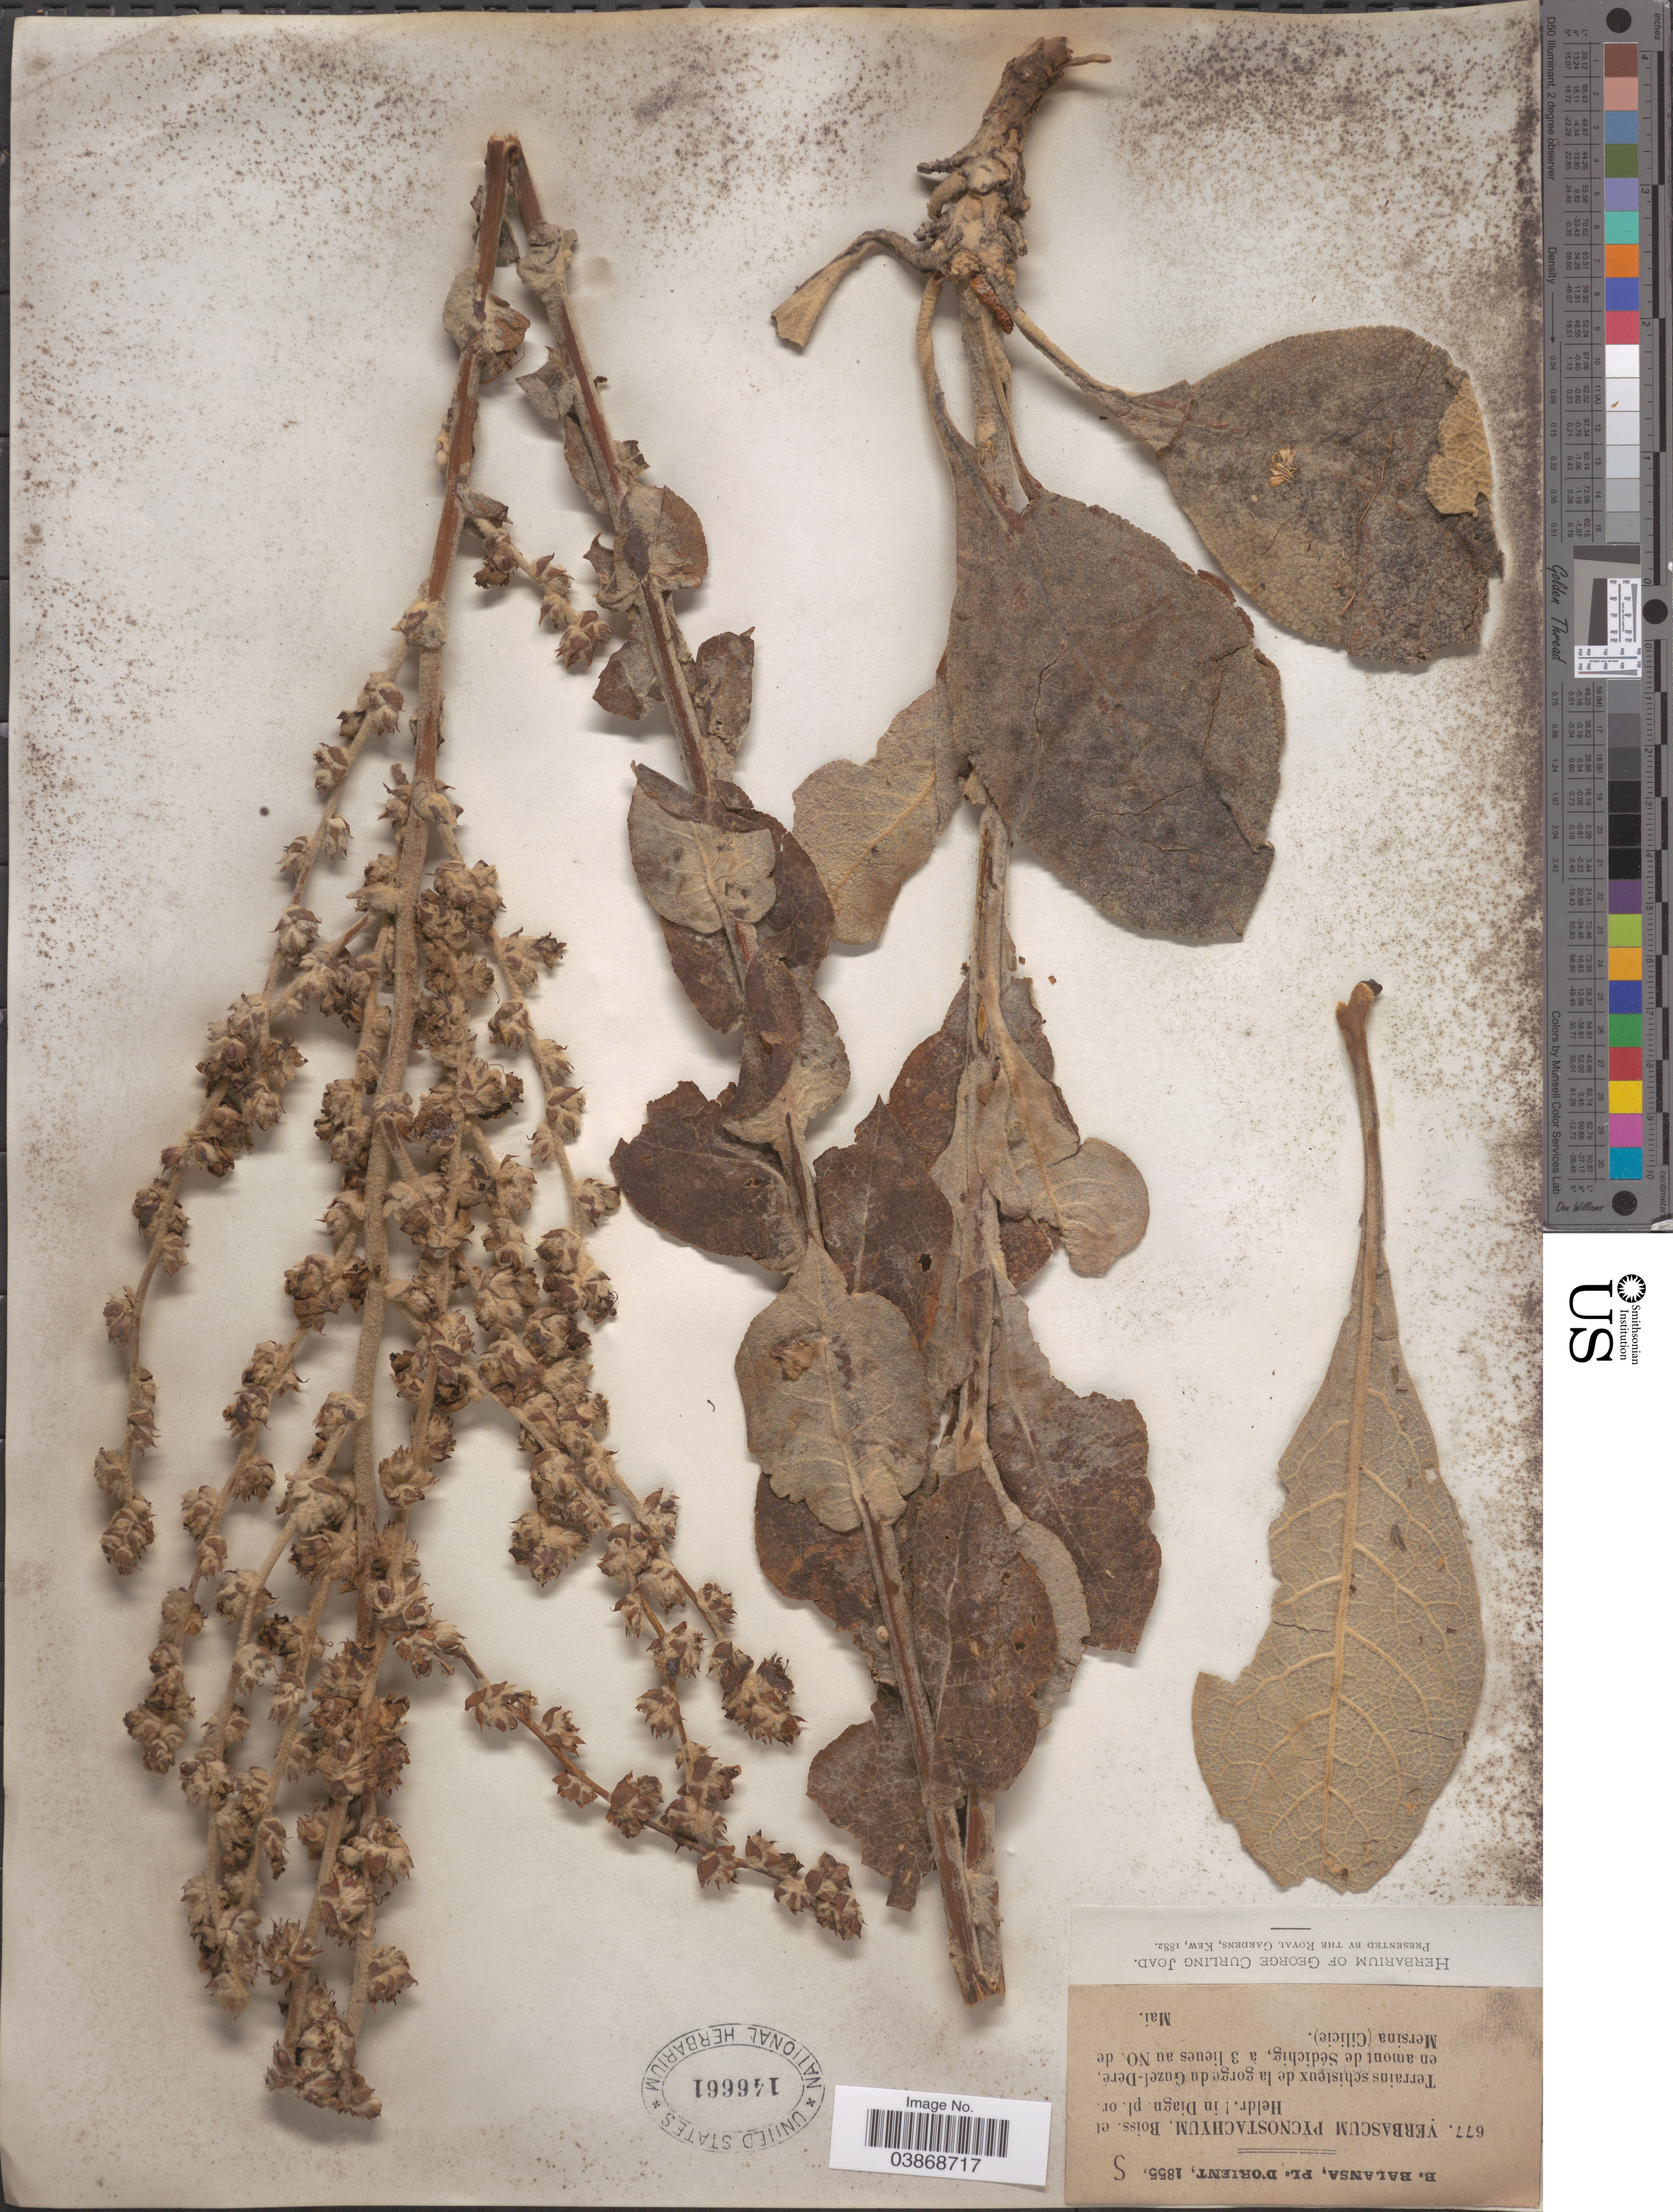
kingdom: Plantae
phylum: Tracheophyta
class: Magnoliopsida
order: Lamiales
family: Scrophulariaceae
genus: Verbascum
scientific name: Verbascum pycnostachyum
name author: Boiss. & Heldr.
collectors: B. Balansa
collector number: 677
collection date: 1855-05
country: Turkey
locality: D'Orient. Terrains schisteux de la gorge du Guze [illegible text]- Deré, en amont de Sédichtig, à 3 lieues au NO. de Mersina (Cilicie).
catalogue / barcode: US 146661